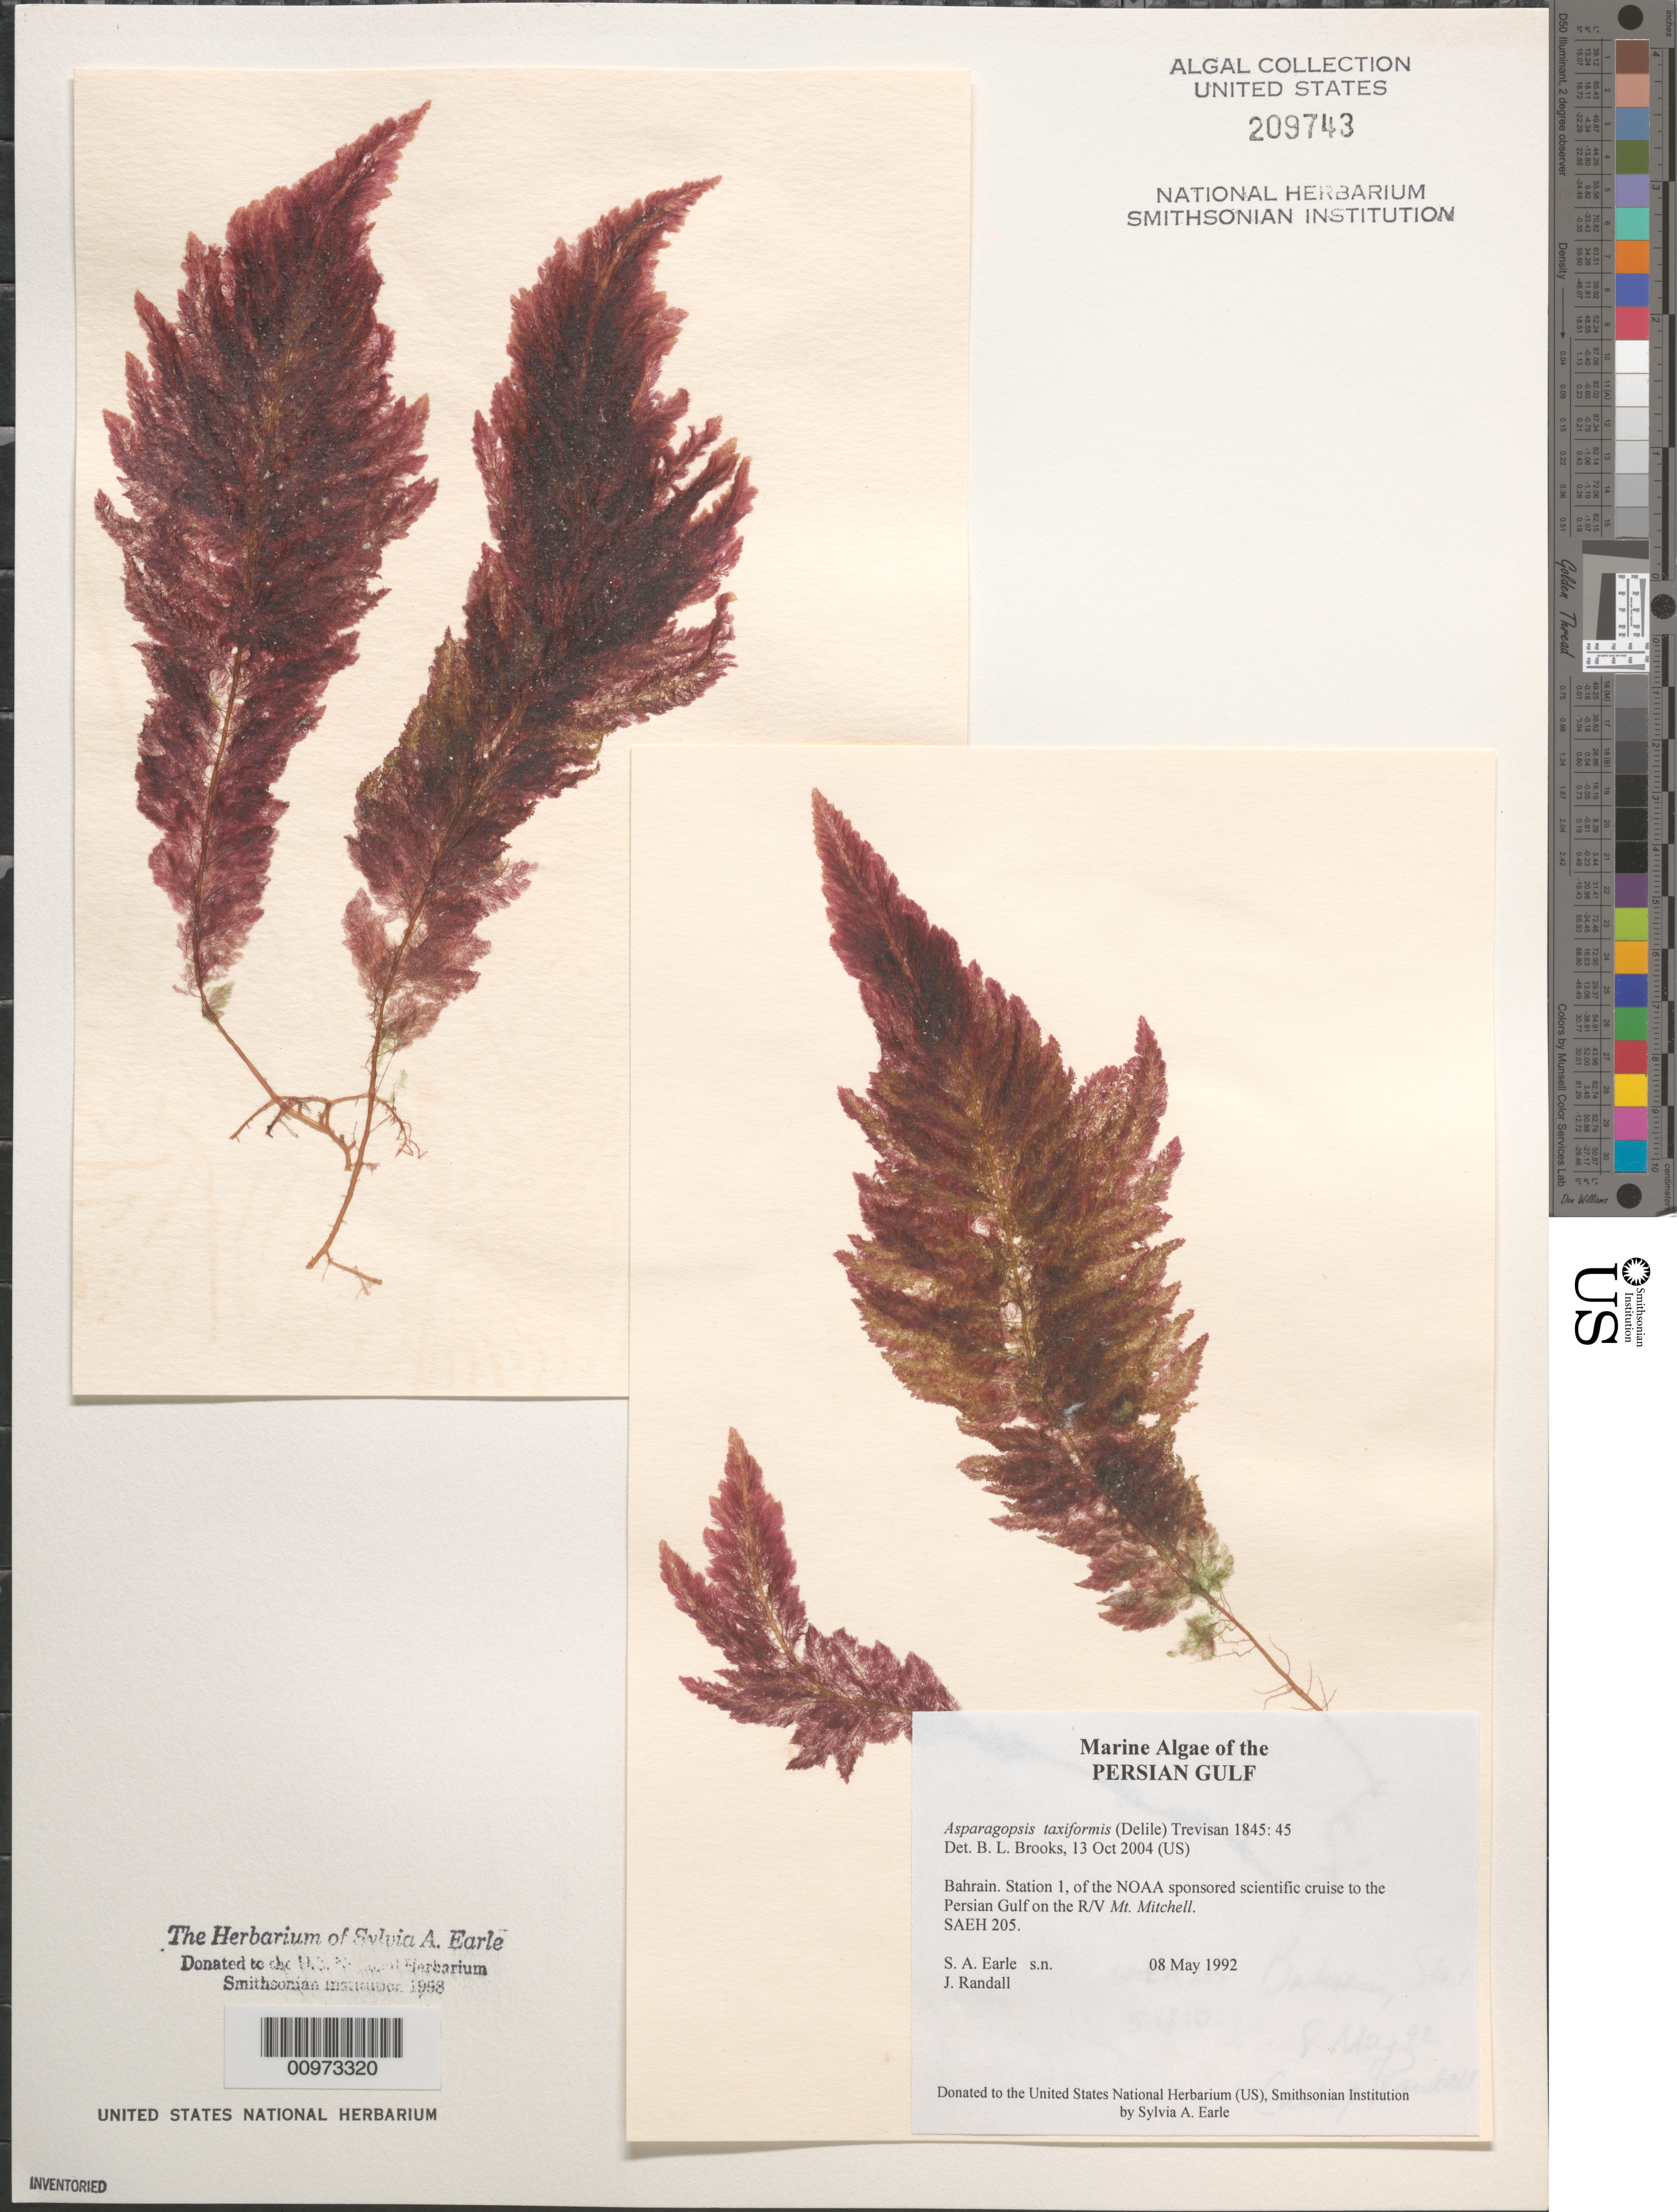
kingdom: Plantae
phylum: Rhodophyta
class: Florideophyceae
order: Bonnemaisoniales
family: Bonnemaisoniaceae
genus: Asparagopsis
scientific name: Asparagopsis taxiformis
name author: (Delile) Trevis.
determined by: Brooks, B. L., (BOT), Smithsonian Institution - National Museum of Natural History (UNITED STATES)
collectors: S. A. Earle & J. Randall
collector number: SAEH 205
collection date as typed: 08 May 1992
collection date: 1992-05-08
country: Bahrain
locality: Persian Gulf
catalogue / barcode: US 209743